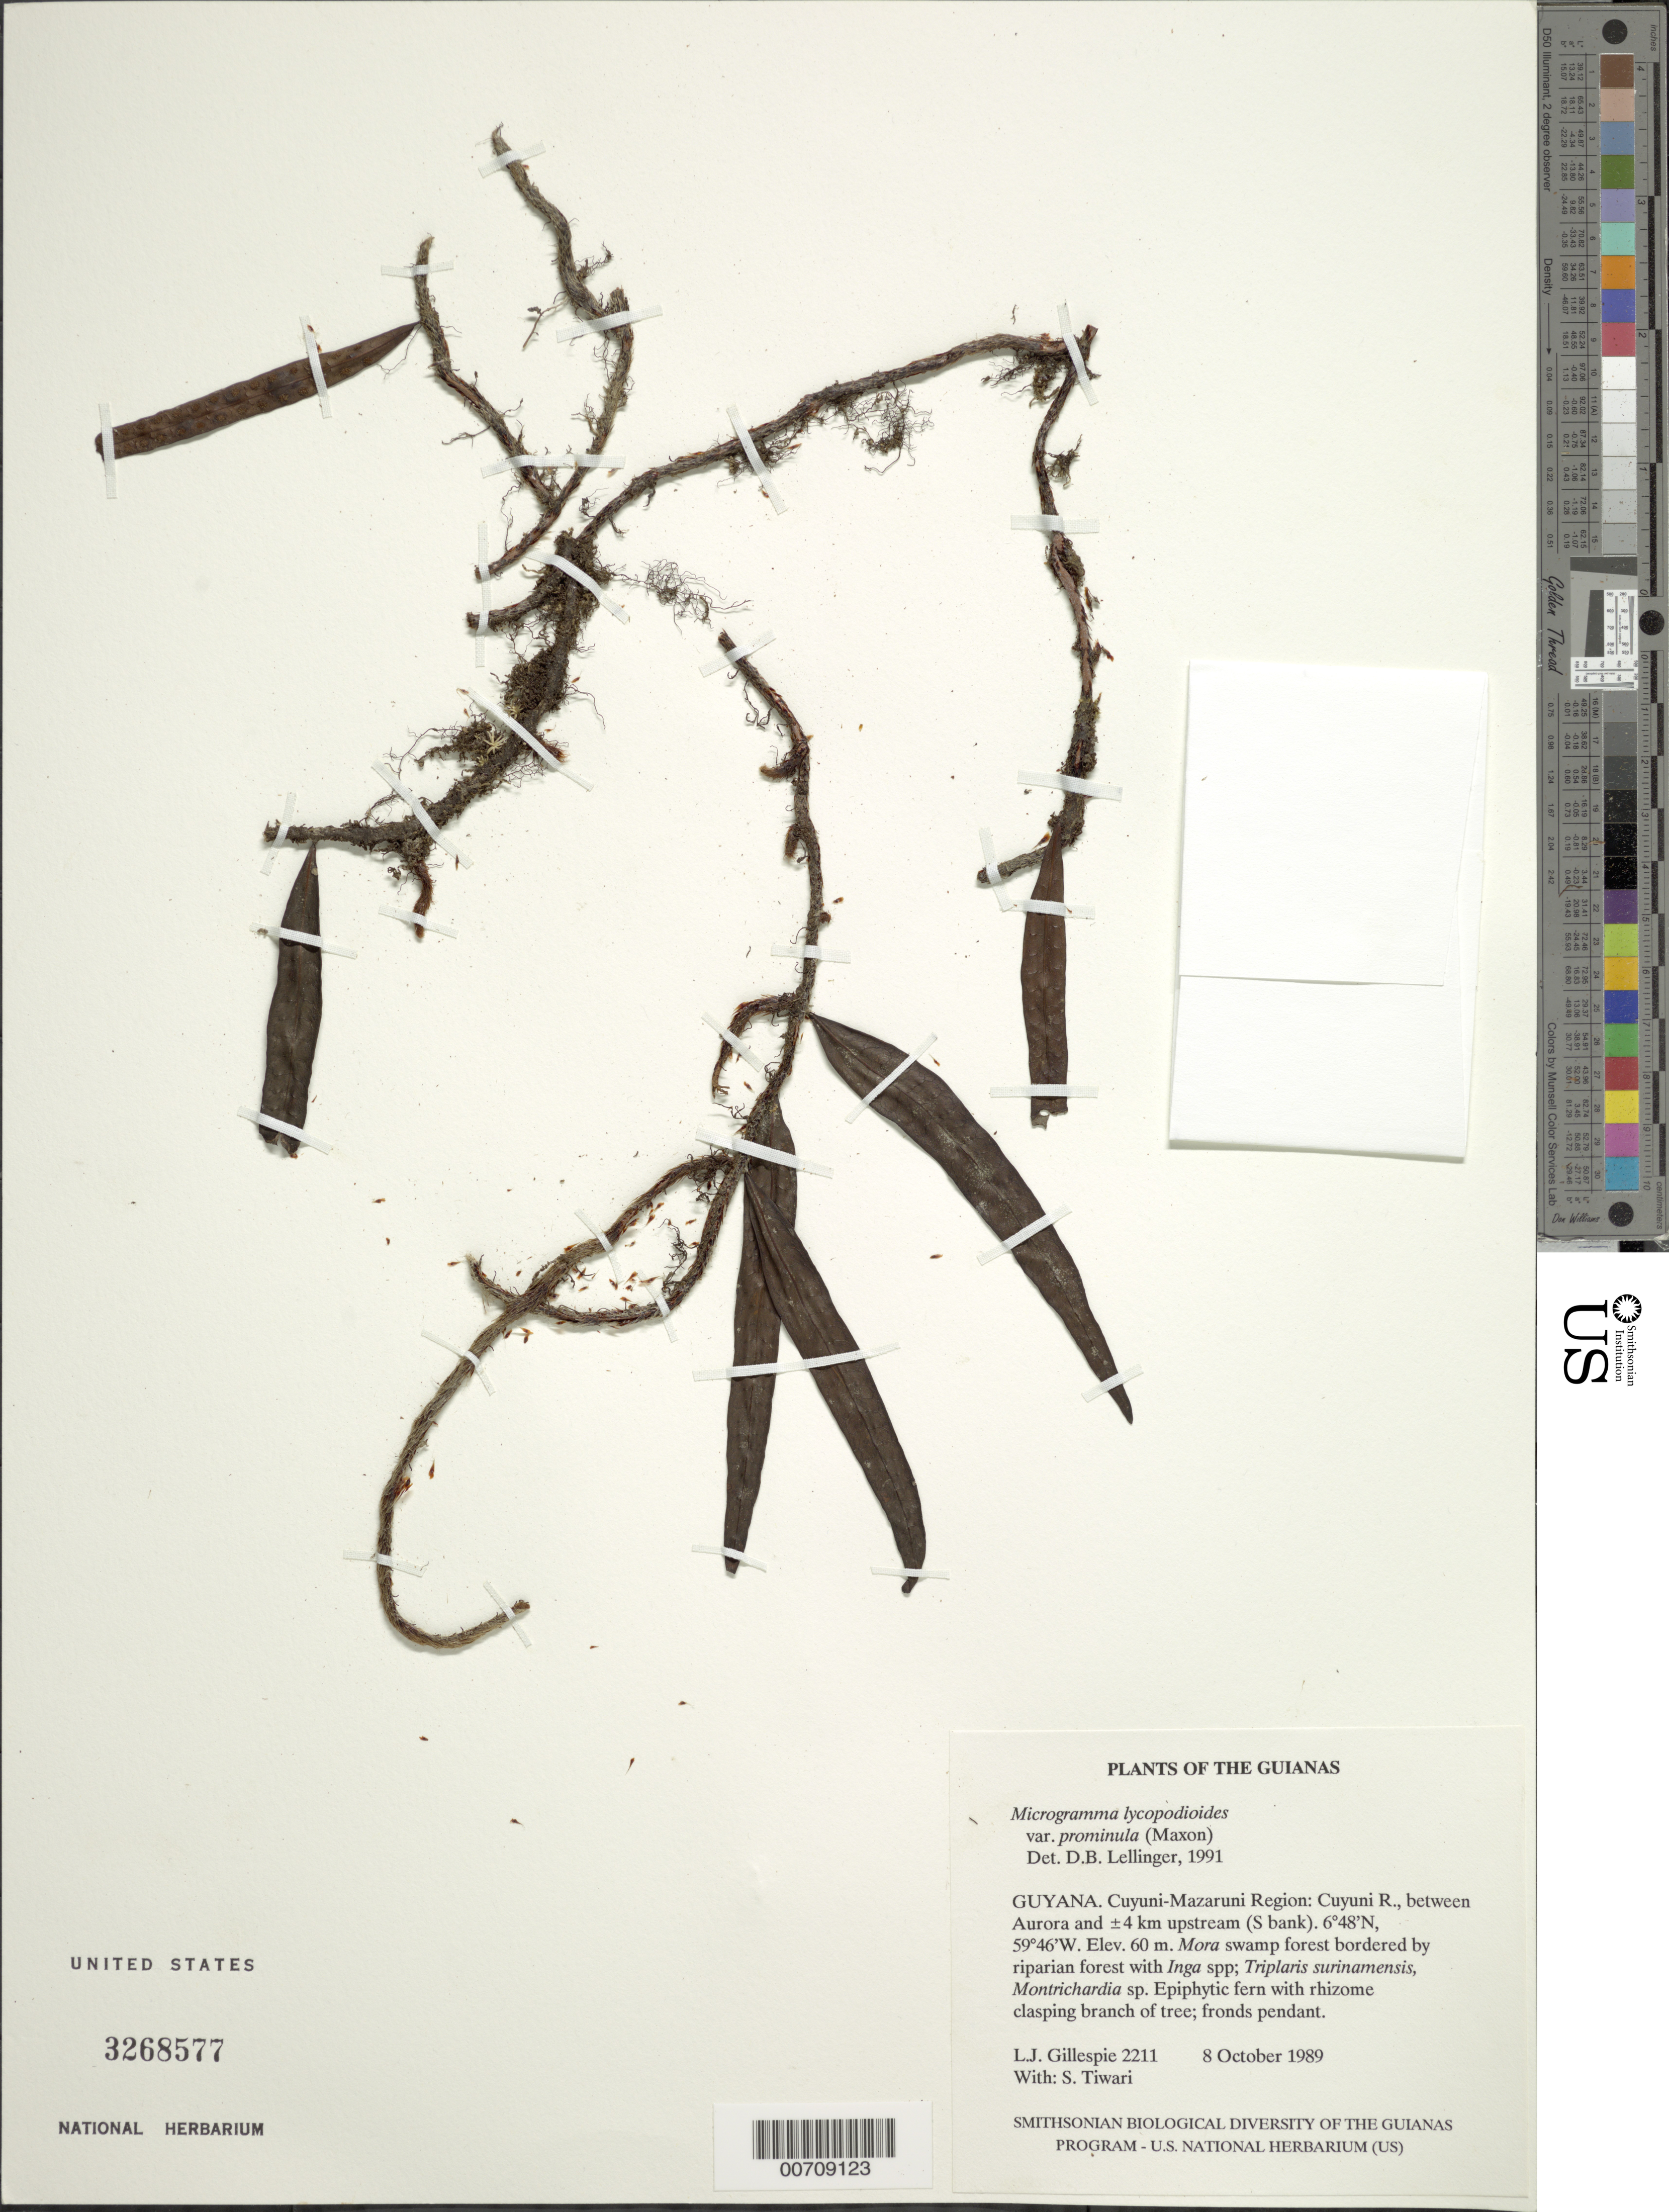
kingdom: Plantae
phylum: Tracheophyta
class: Polypodiopsida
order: Polypodiales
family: Polypodiaceae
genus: Microgramma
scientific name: Microgramma lycopodioides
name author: (L.) Copel.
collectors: L. J. Gillespie & S. Tiwari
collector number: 2211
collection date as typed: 8 October 1989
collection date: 1989-10-08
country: Guyana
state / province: Cuyuni-Mazaruni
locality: Cuyuni R., between Aurora and ±4 km upstream (S bank)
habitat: Mora swamp forest bordered by riparian forest. Inga spp; Triplaris surinamensis, Montrichardia sp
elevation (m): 60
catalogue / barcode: US 3268577